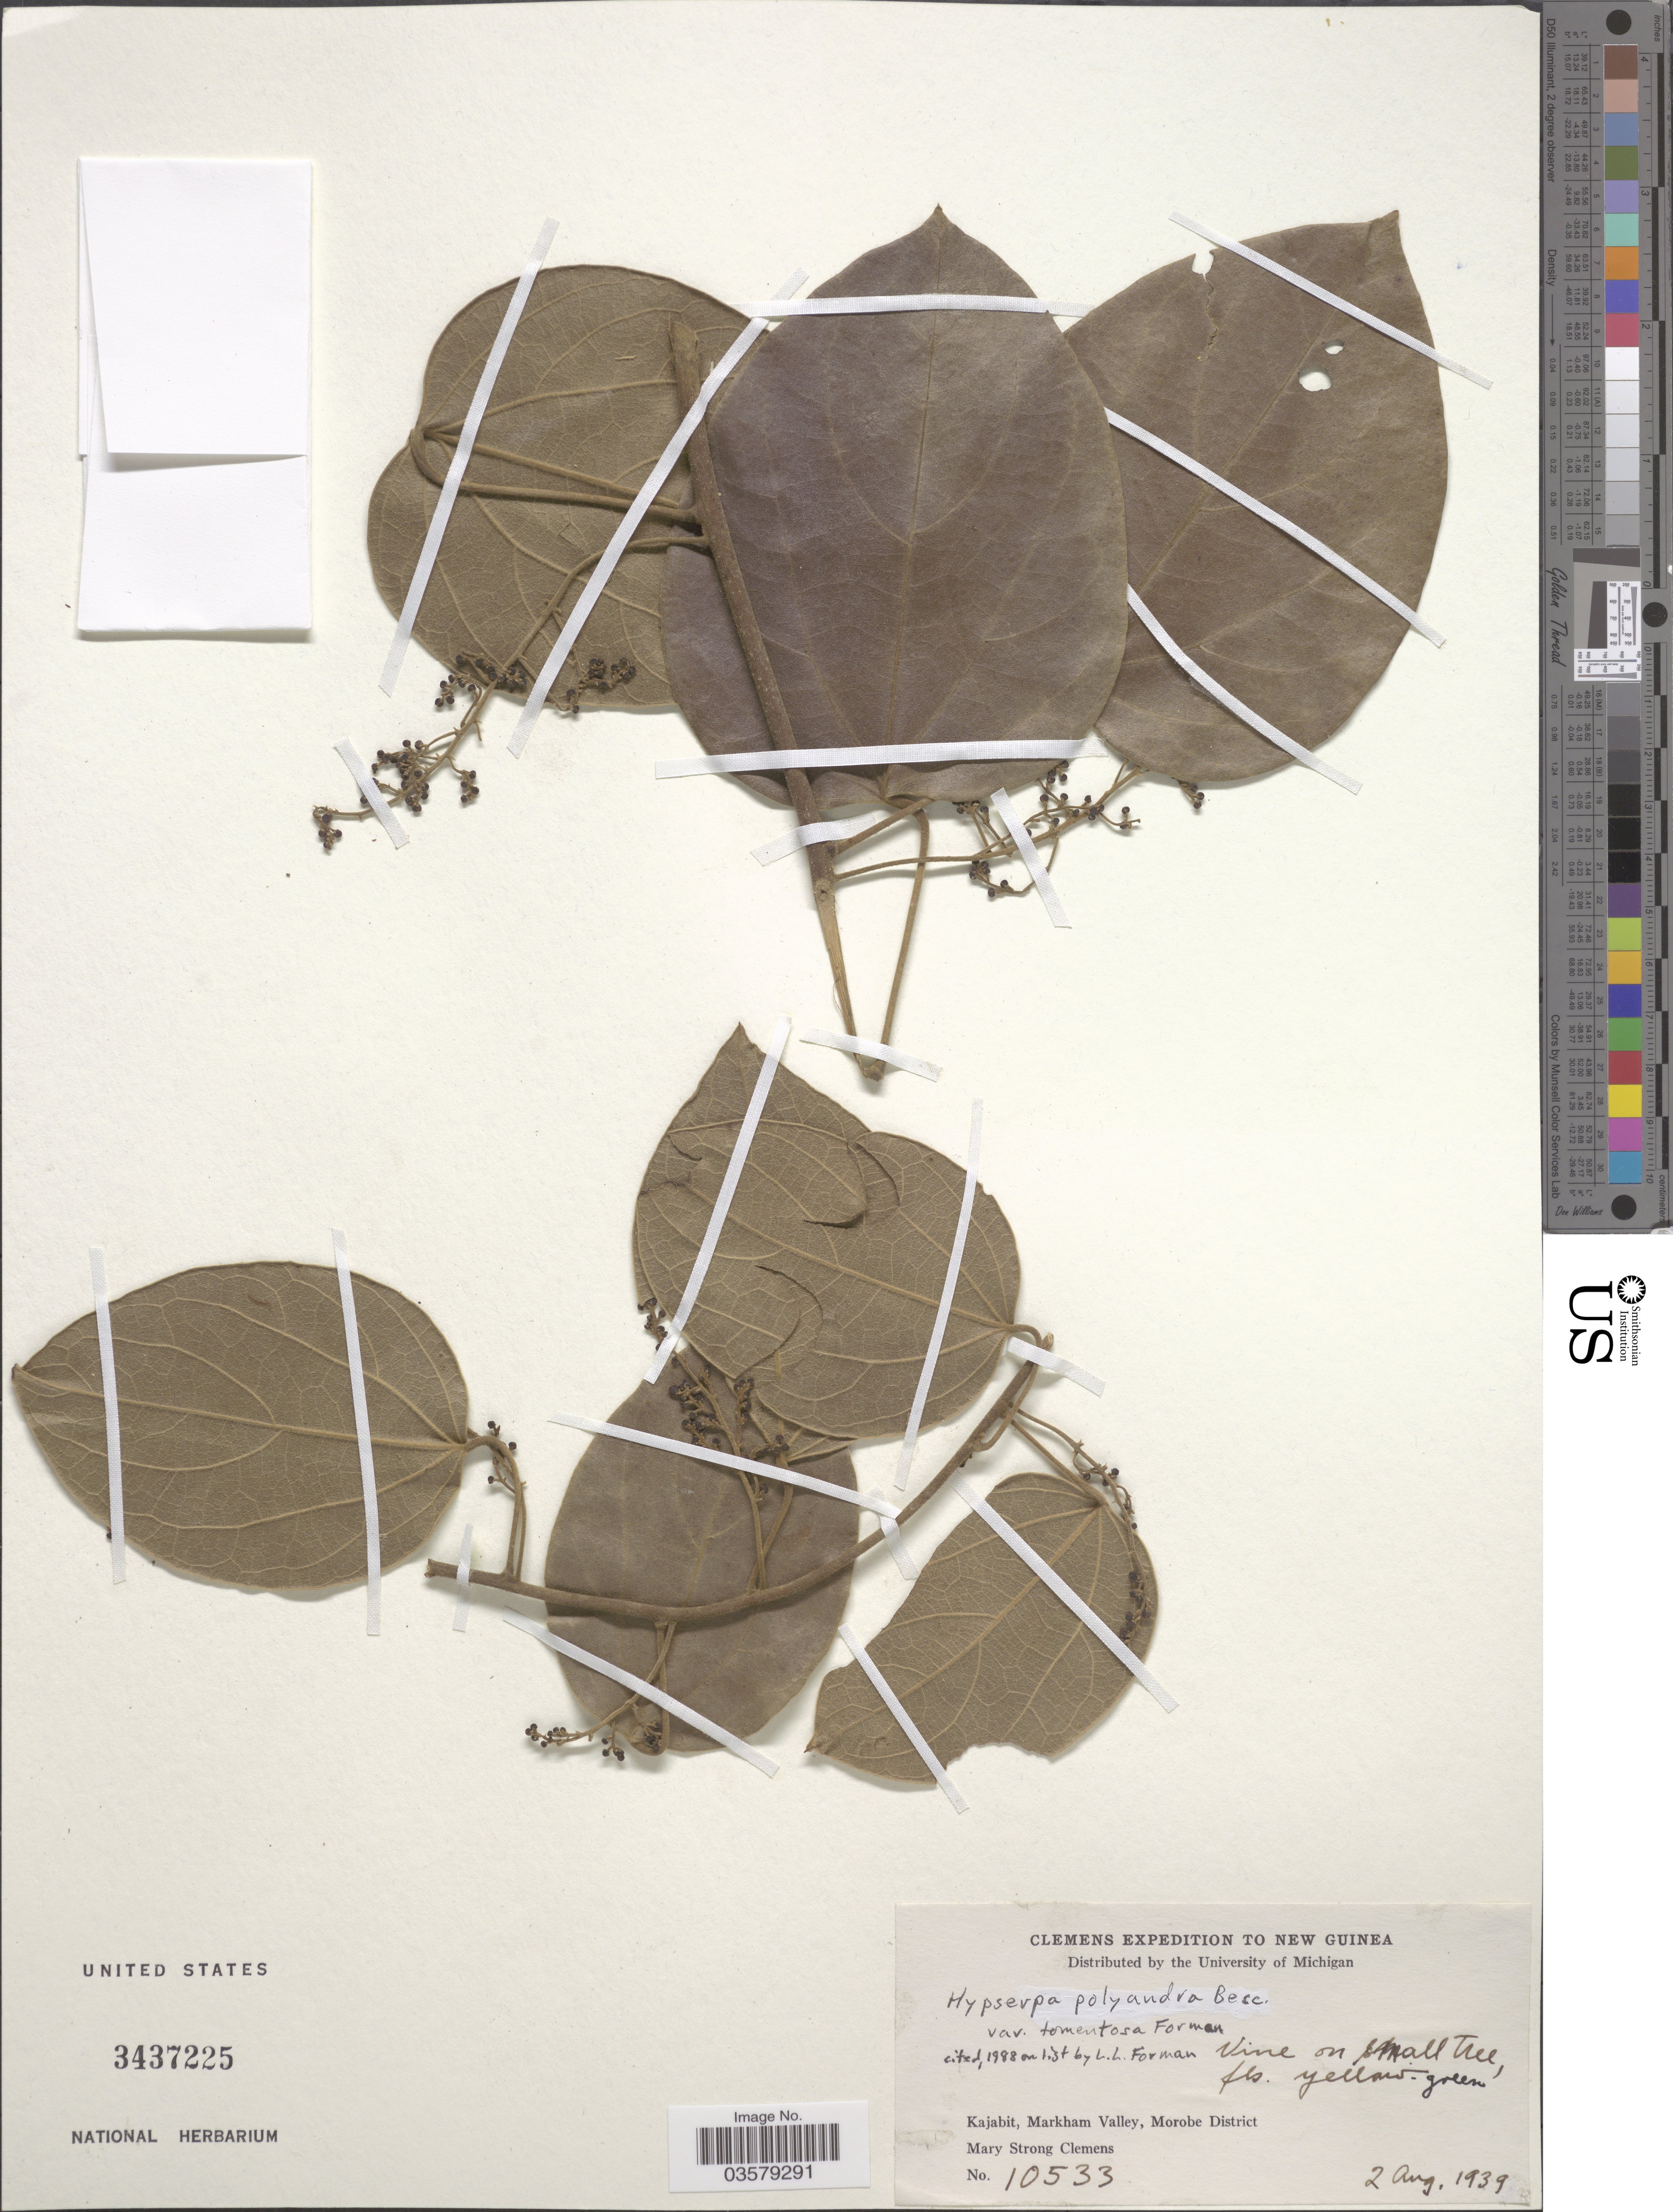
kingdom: Plantae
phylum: Tracheophyta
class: Magnoliopsida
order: Ranunculales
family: Menispermaceae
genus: Hypserpa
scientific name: Hypserpa polyandra var. tomentosa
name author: Forman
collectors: M. S. Clemens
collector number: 10533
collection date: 1939-08-02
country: Papua New Guinea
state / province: Morobe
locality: New Guinea. Kajabit, Markham Valley, Morobe District.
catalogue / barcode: US 3437225